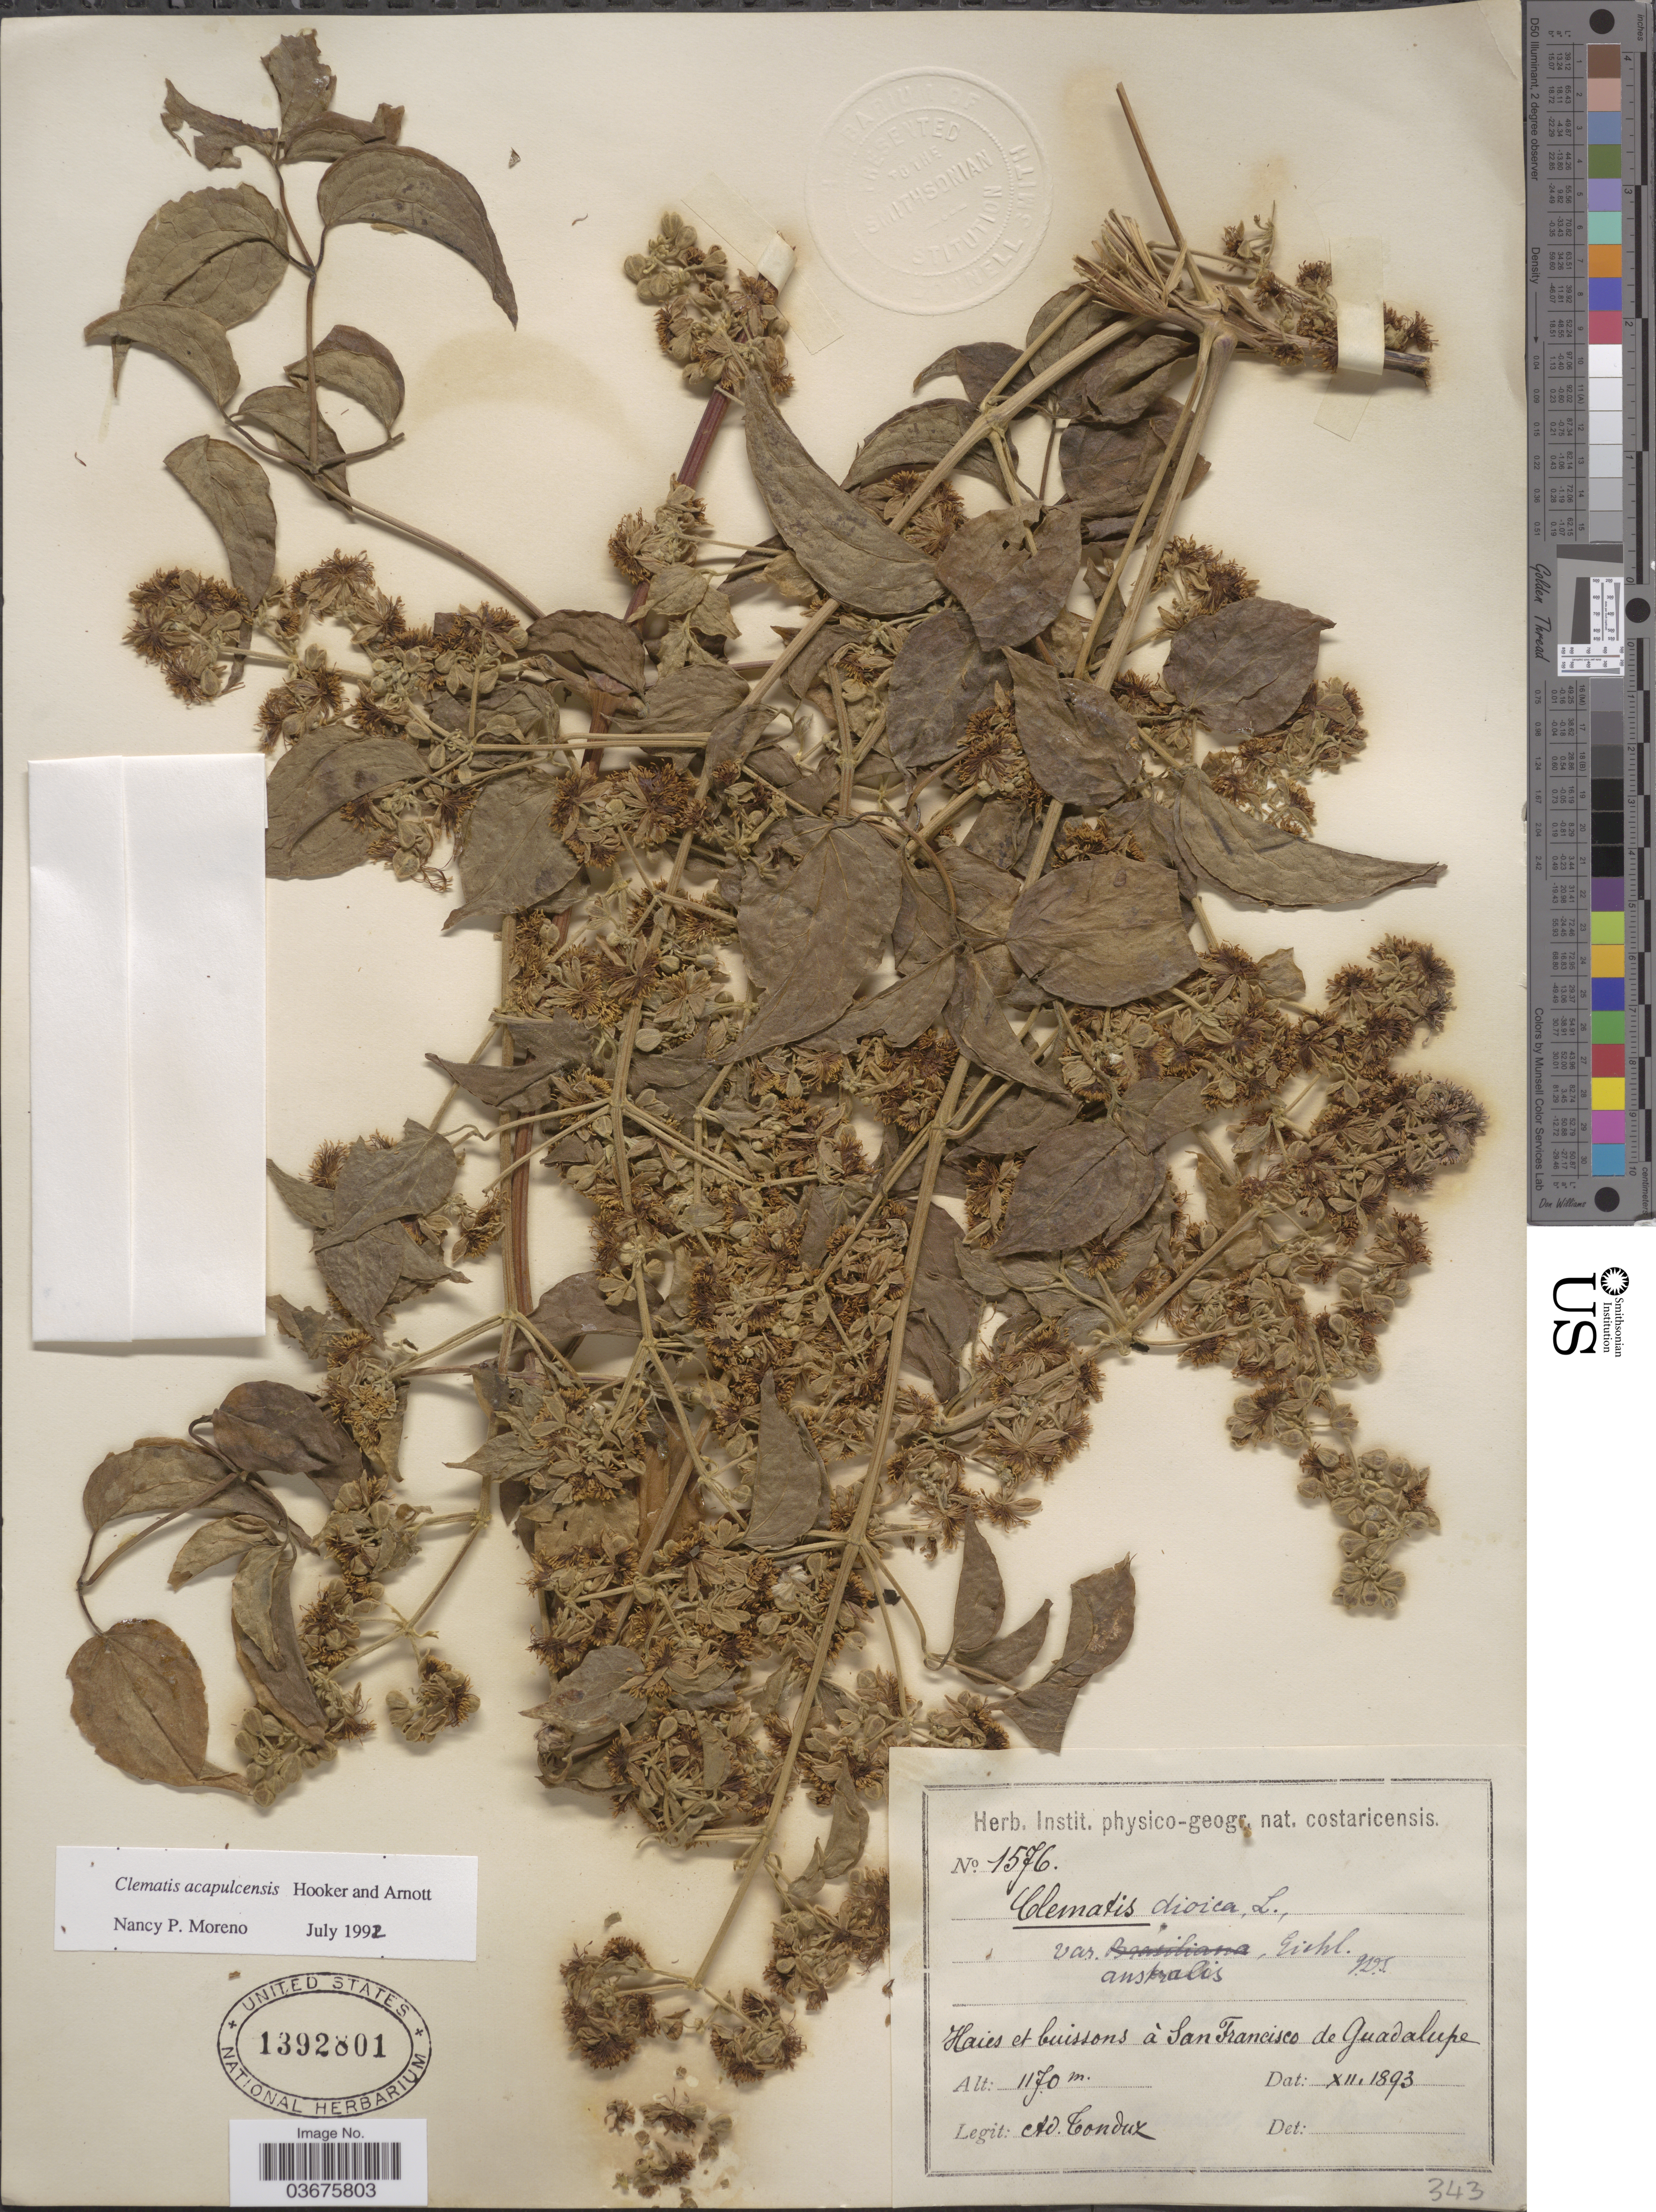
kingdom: Plantae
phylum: Tracheophyta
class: Magnoliopsida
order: Ranunculales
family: Ranunculaceae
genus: Clematis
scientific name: Clematis acapulcensis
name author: Hook. & Arn.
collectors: A. Tonduz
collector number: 1576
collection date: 1893-12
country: Costa Rica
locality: Haies et buissons à San Francisco de Guadalupe.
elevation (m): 1170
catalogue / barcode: US 1392801